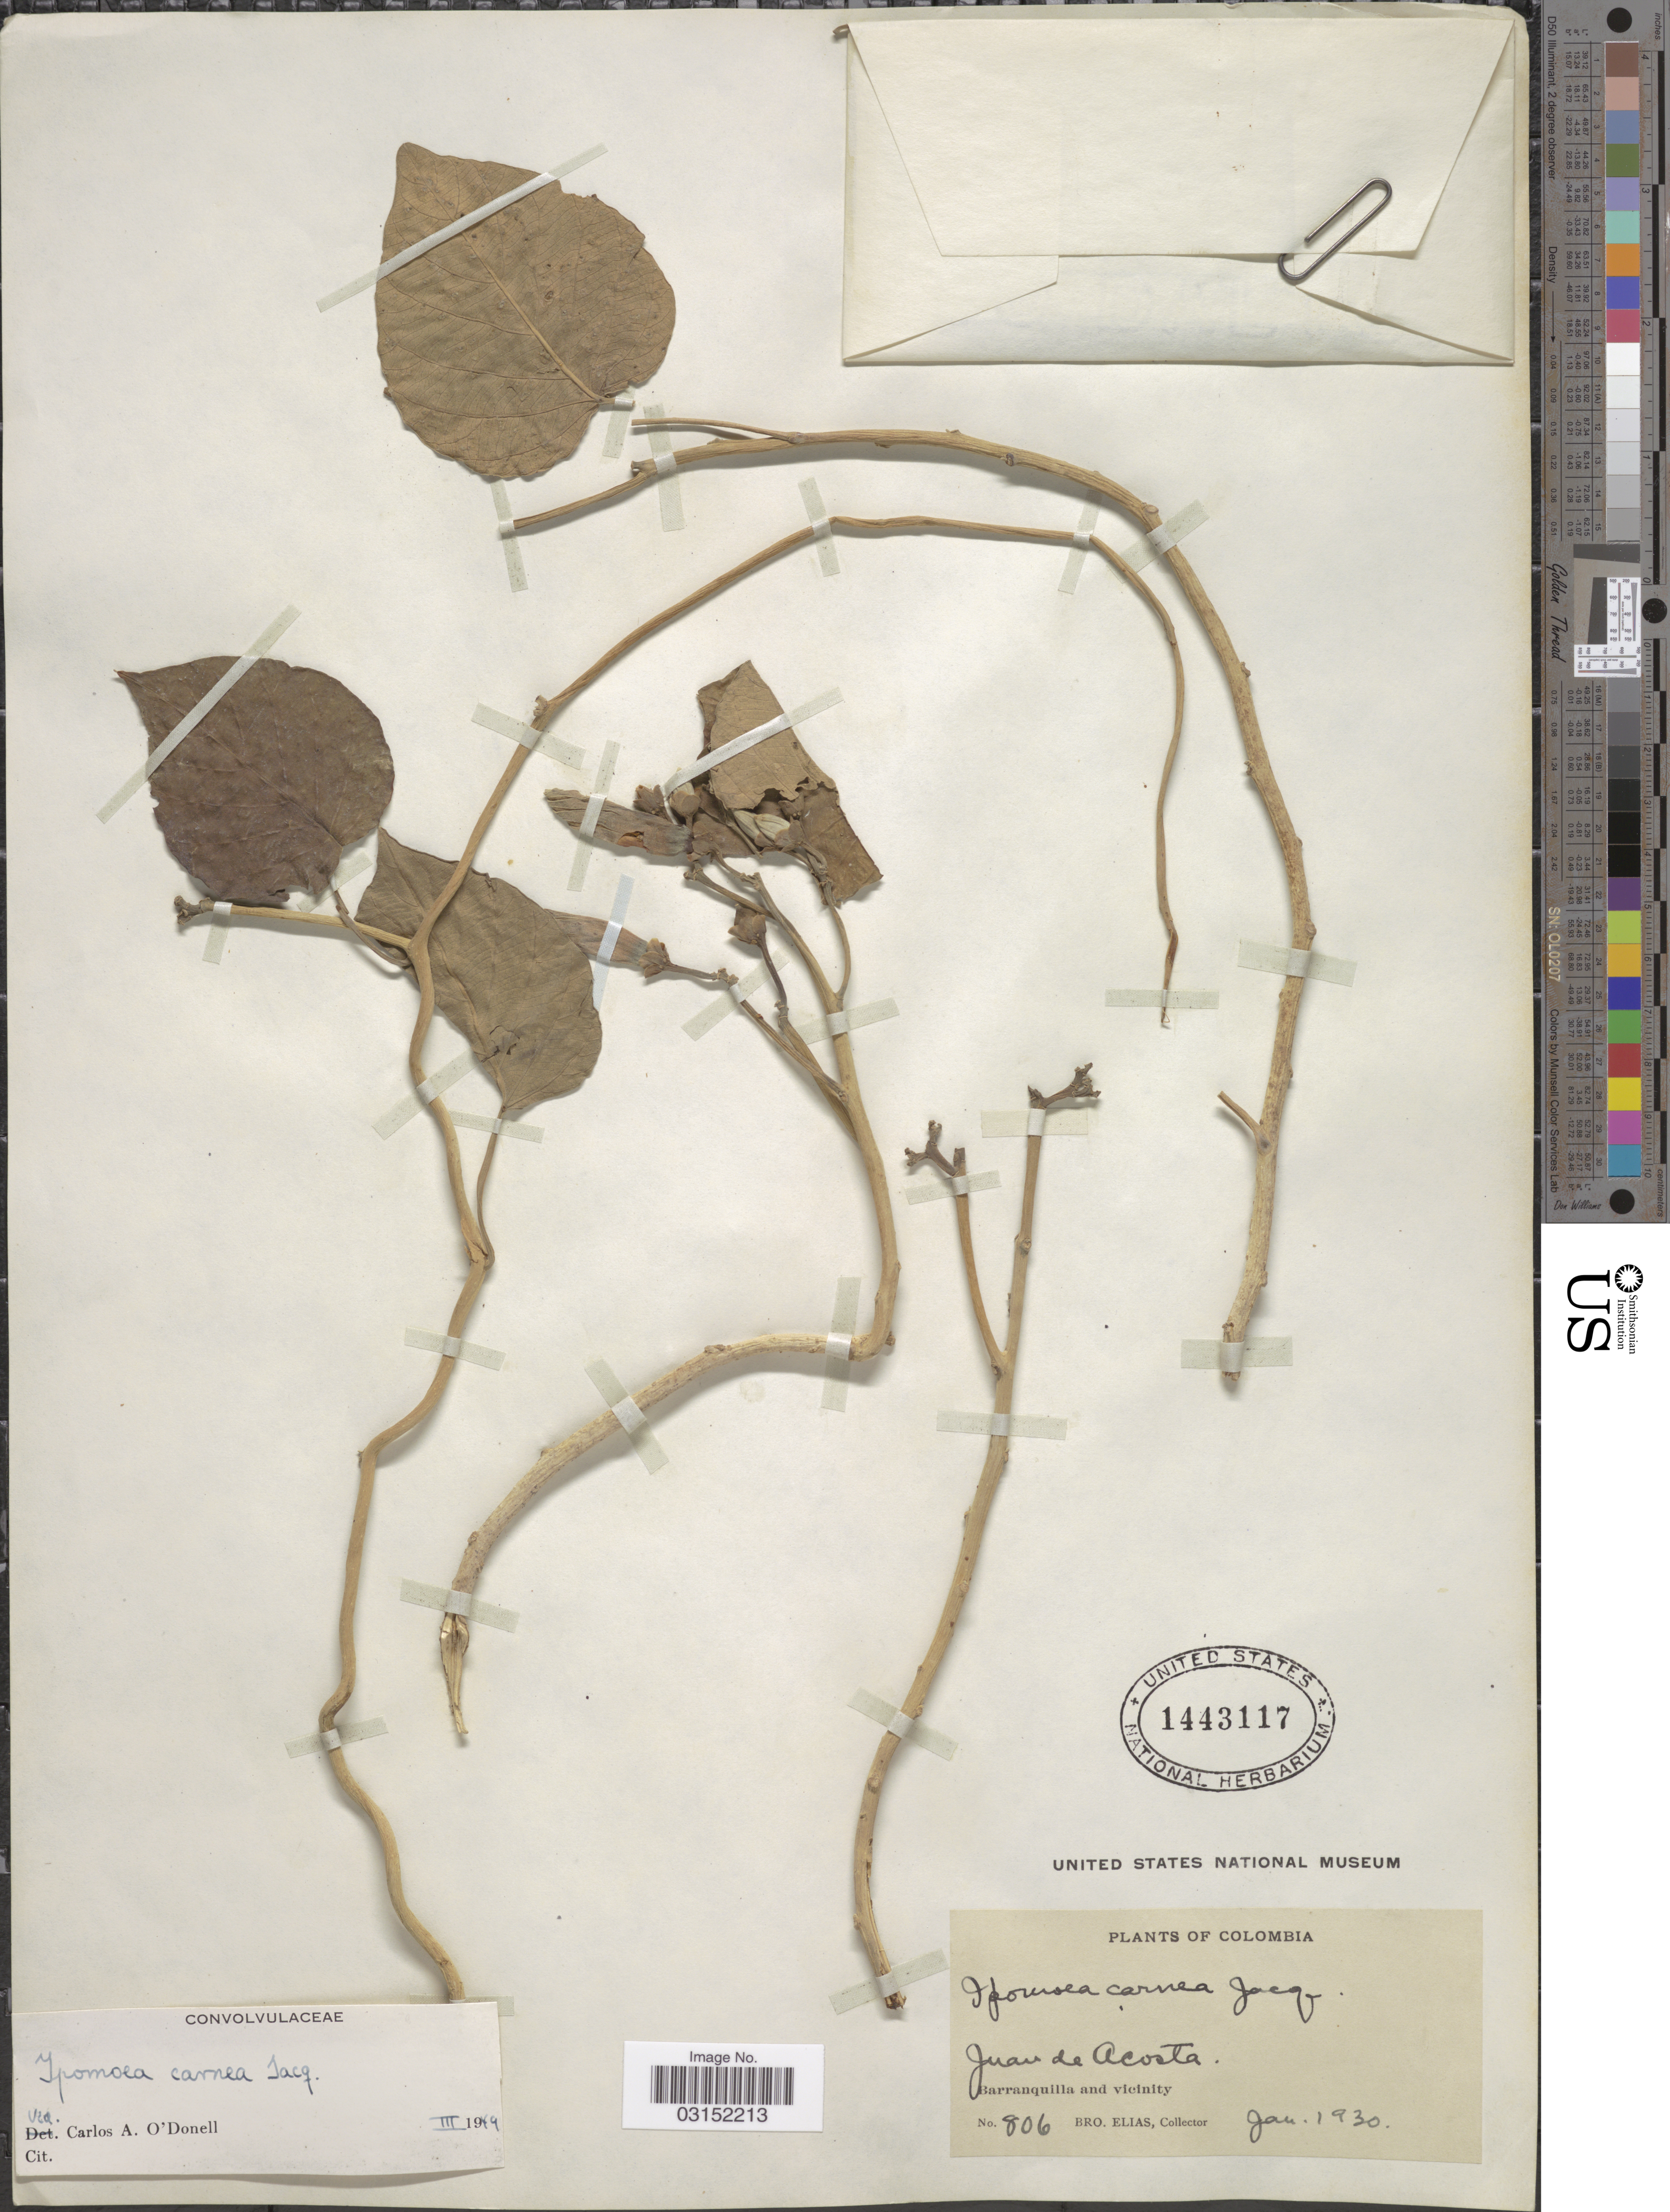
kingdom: Plantae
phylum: Tracheophyta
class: Magnoliopsida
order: Solanales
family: Convolvulaceae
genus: Ipomoea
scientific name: Ipomoea carnea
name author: Jacq.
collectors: Bro. Elias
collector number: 806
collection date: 1930-01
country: Colombia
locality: Juan de Acosta, Barranquilla and vicinity.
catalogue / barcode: US 1443117